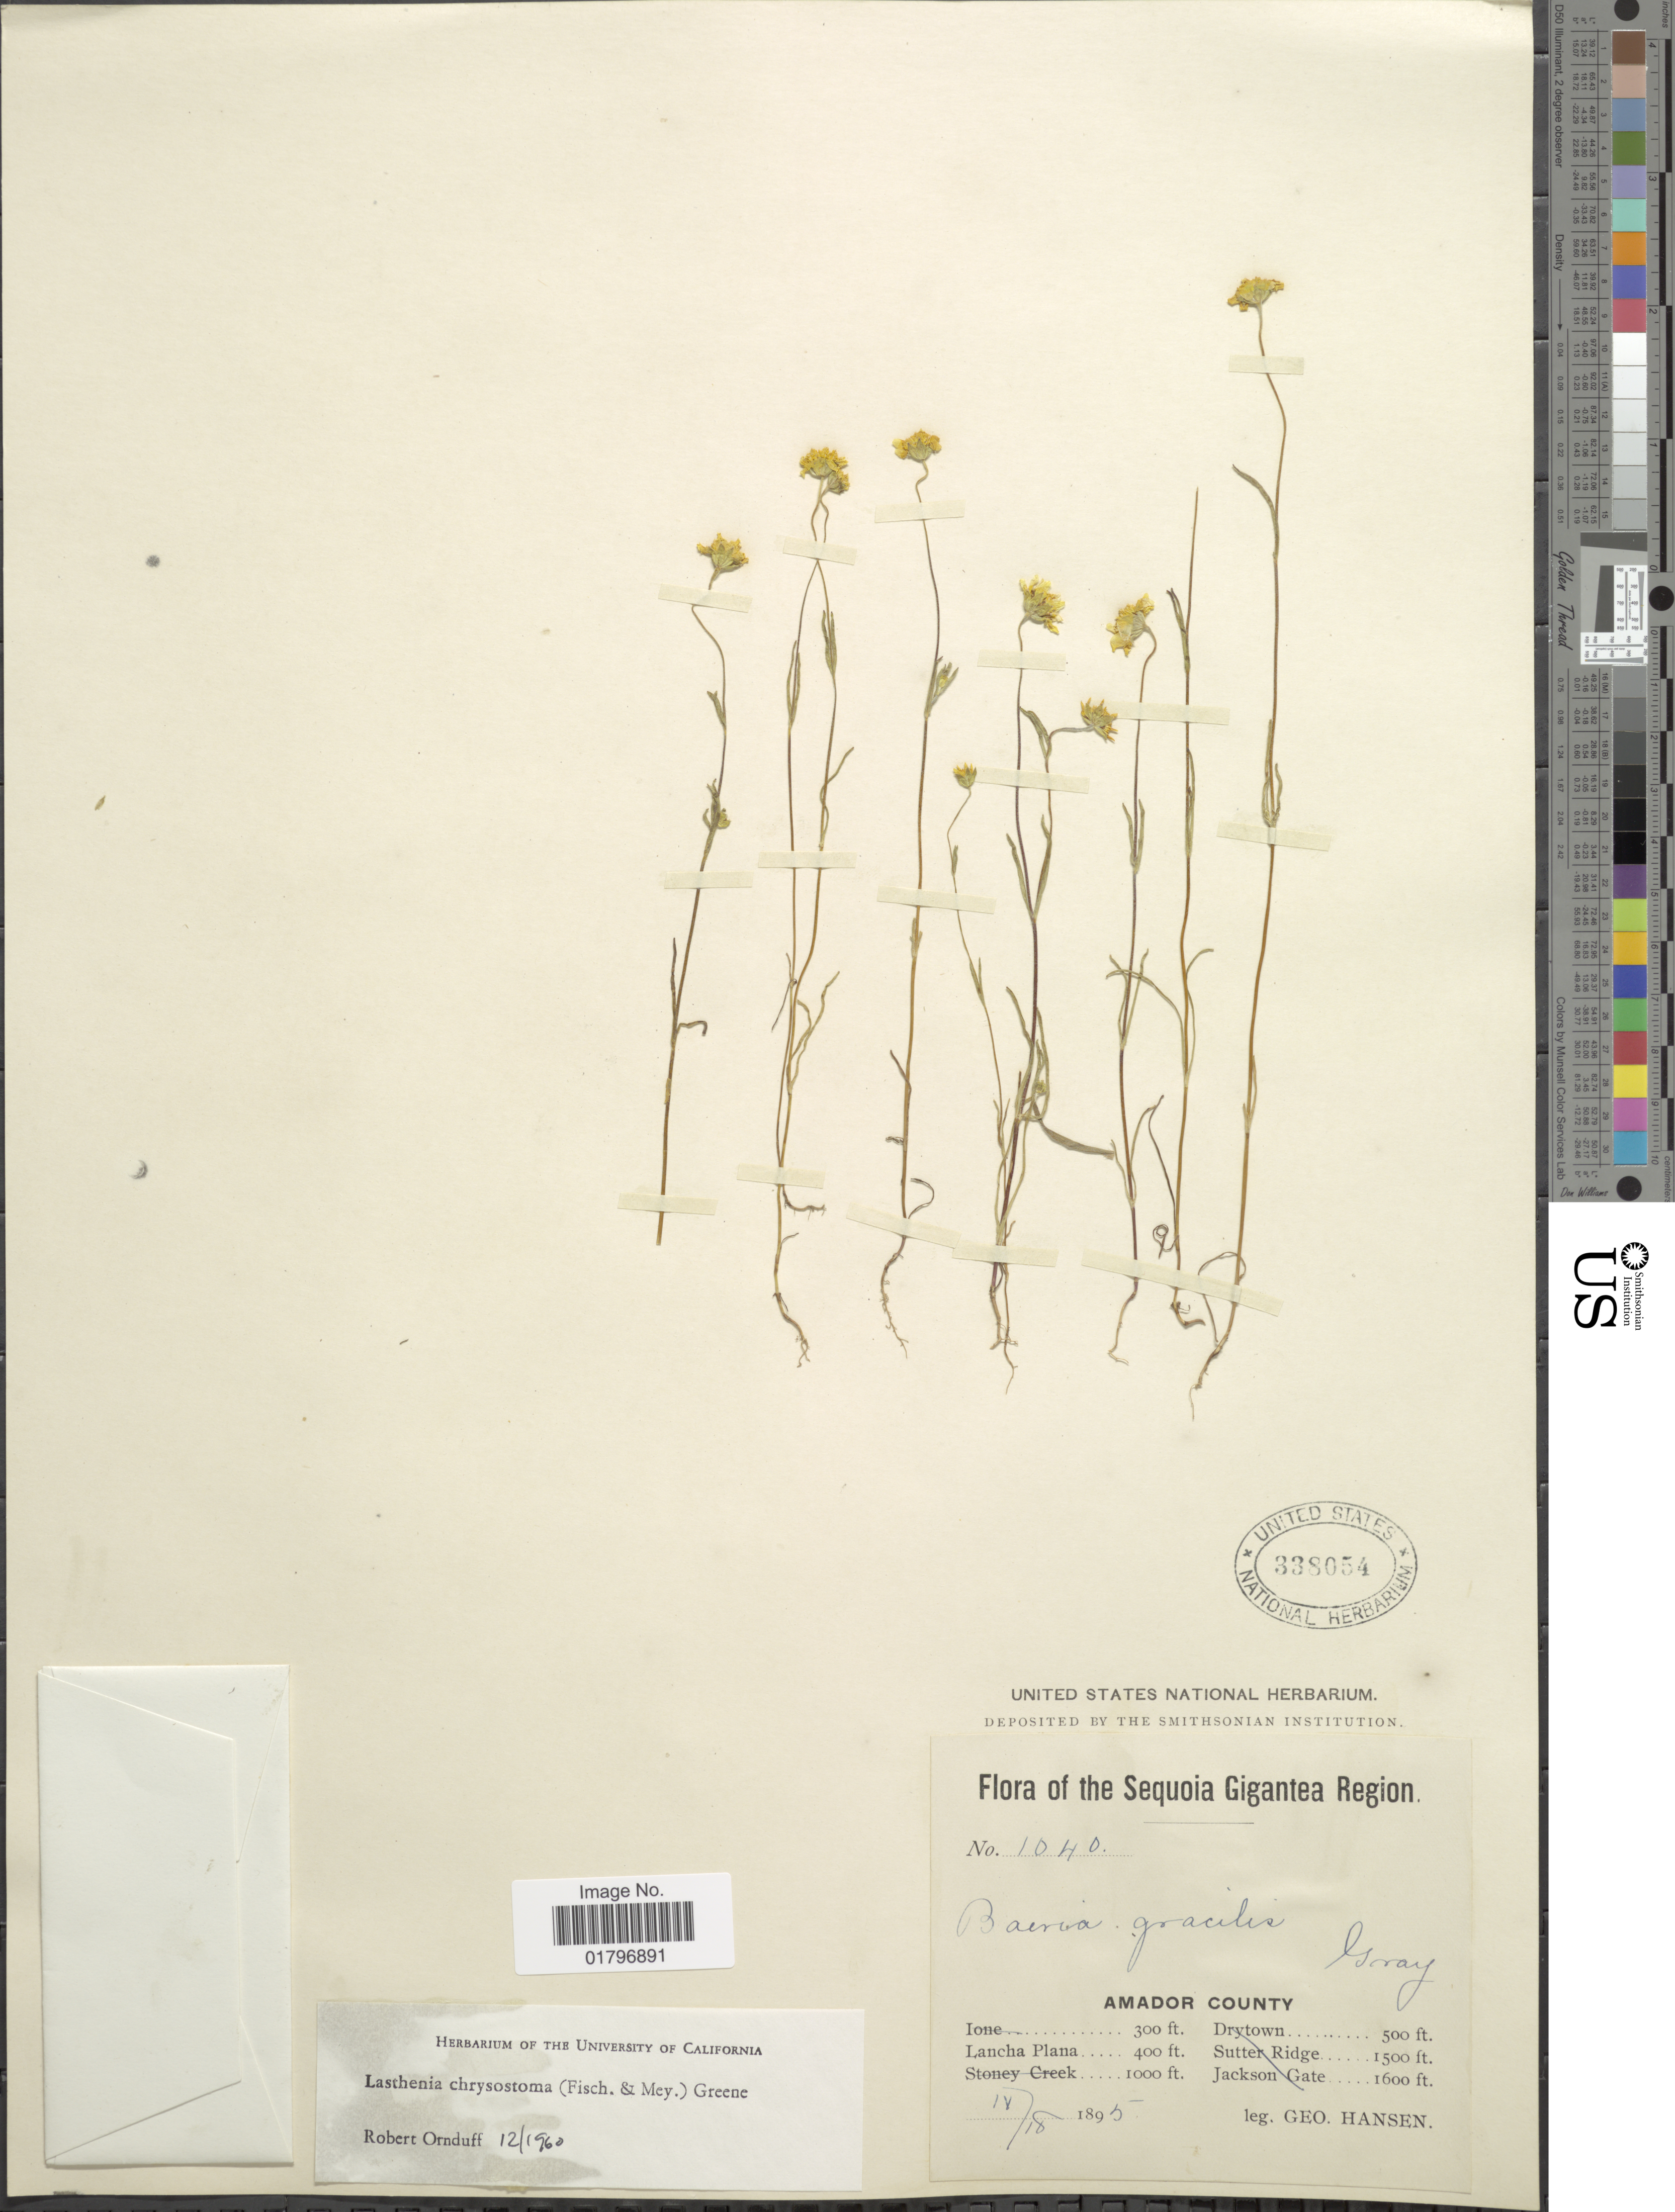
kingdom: Plantae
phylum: Tracheophyta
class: Magnoliopsida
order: Asterales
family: Asteraceae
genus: Lasthenia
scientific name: Lasthenia chrysostoma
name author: (Fisch. & C.A. Mey.) Greene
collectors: G. Hansen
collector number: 1040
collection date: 1895-04-18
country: United States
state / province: California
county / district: Amador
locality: Sequoia Gigantea Region. Amador County. Lancha Plana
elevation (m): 122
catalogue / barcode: US 338054